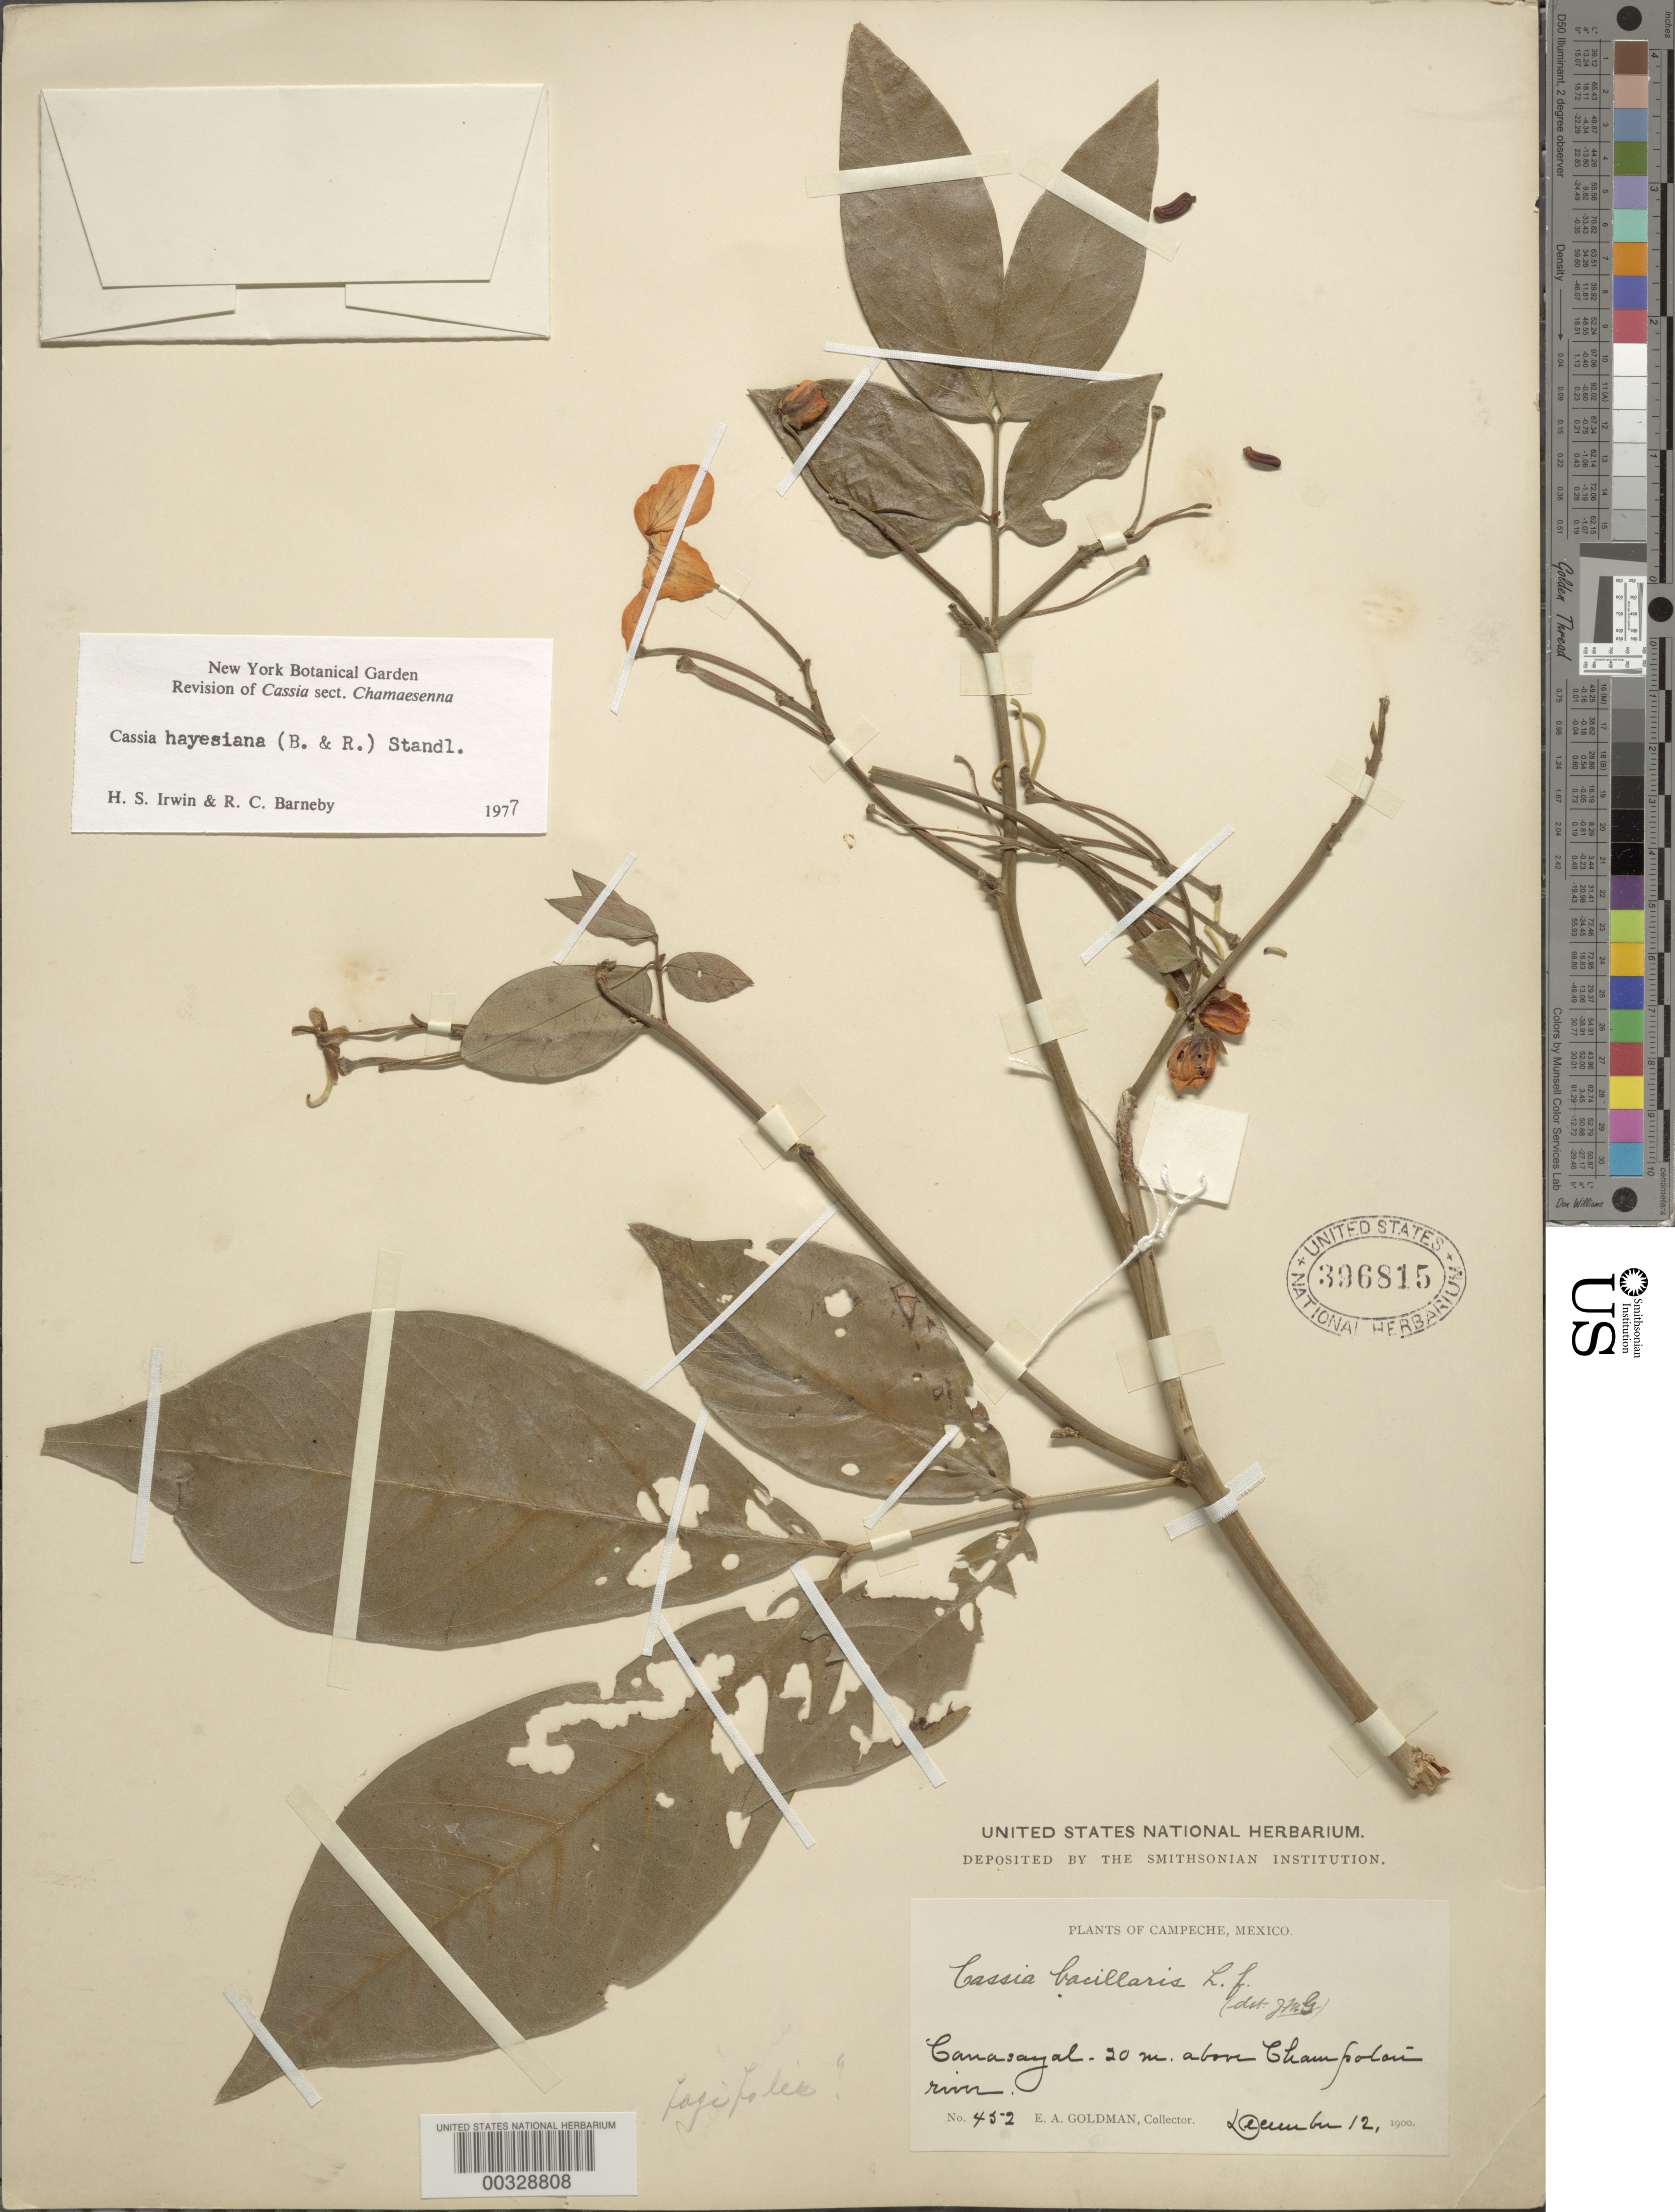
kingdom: Plantae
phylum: Tracheophyta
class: Magnoliopsida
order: Fabales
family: Fabaceae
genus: Senna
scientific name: Senna hayesiana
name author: (Britton & Rose) H.S. Irwin & Barneby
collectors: E. A. Goldman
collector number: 452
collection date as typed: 12 Dec 1900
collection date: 1900-12-12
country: Mexico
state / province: Campeche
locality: Canasayal, 20 mi above Champolon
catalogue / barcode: US 396815